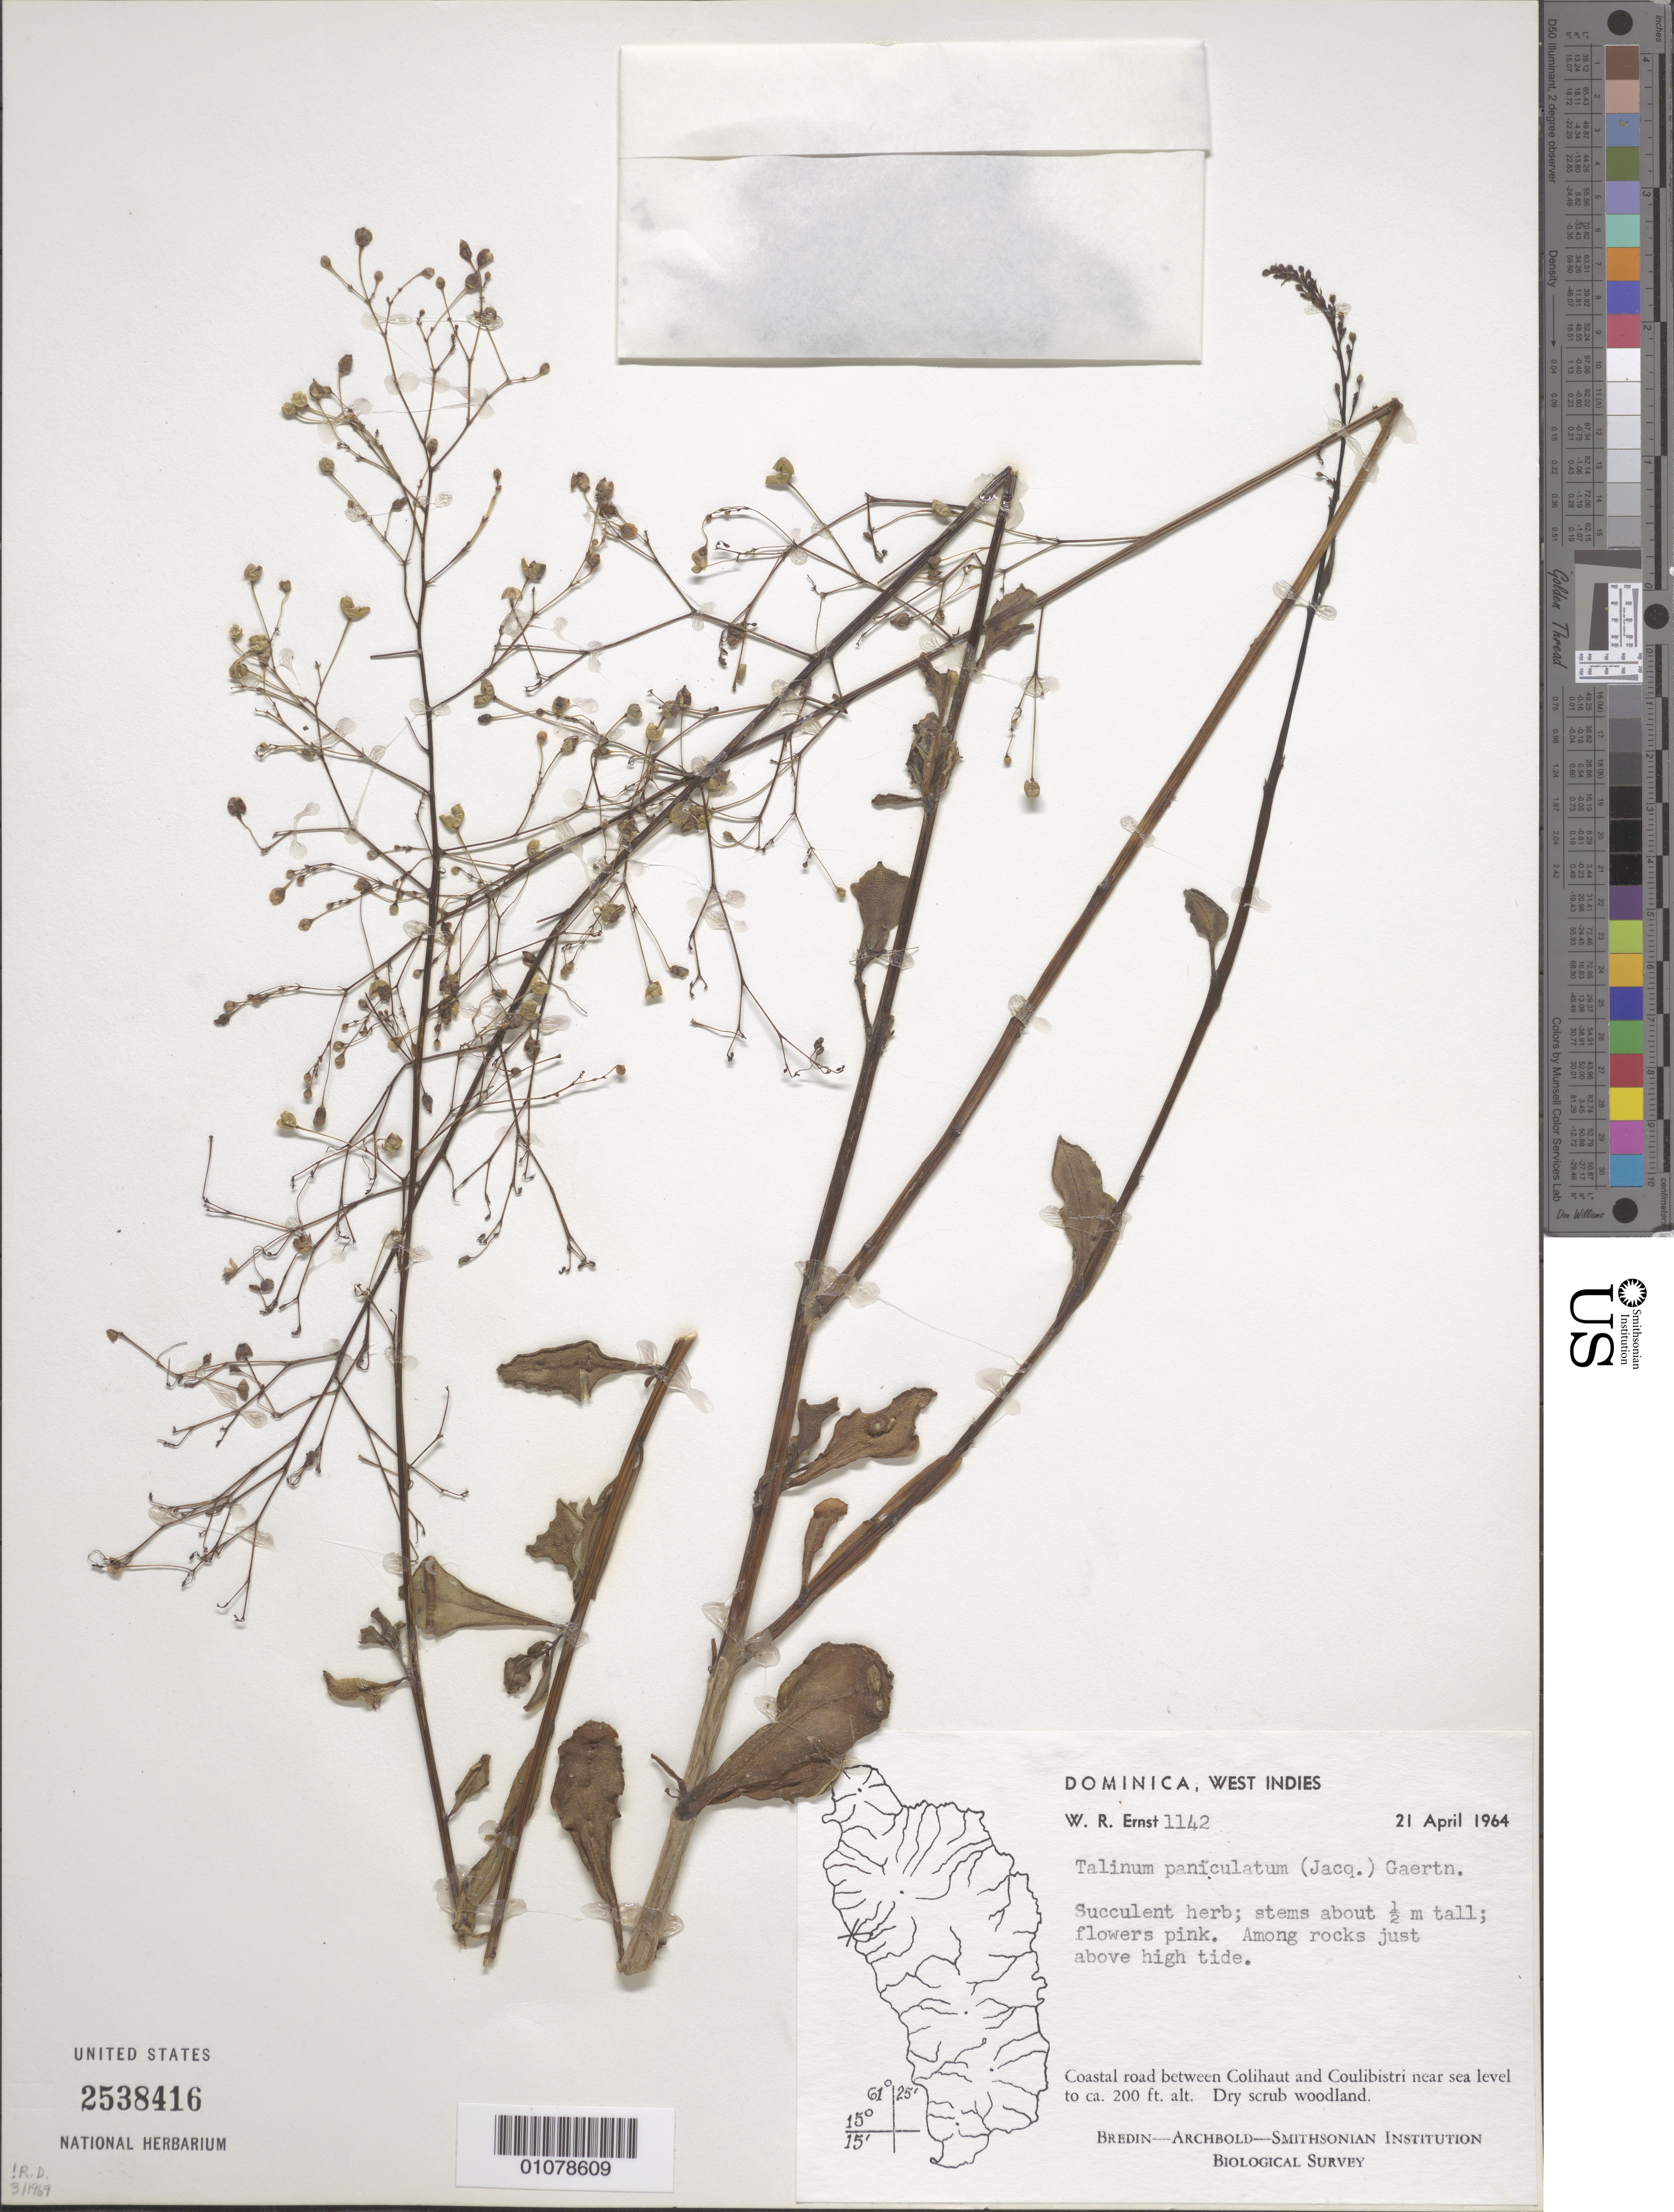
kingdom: Plantae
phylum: Tracheophyta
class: Magnoliopsida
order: Caryophyllales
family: Talinaceae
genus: Talinum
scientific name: Talinum paniculatum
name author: (Jacq.) Gaertn.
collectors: W. R. Ernst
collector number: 1142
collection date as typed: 21 Apr 1964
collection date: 1964-04-21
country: Dominica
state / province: St. Joseph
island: Dominica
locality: Coastal Road between Colihaut and Coulibistri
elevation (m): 0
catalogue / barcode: US 2538416